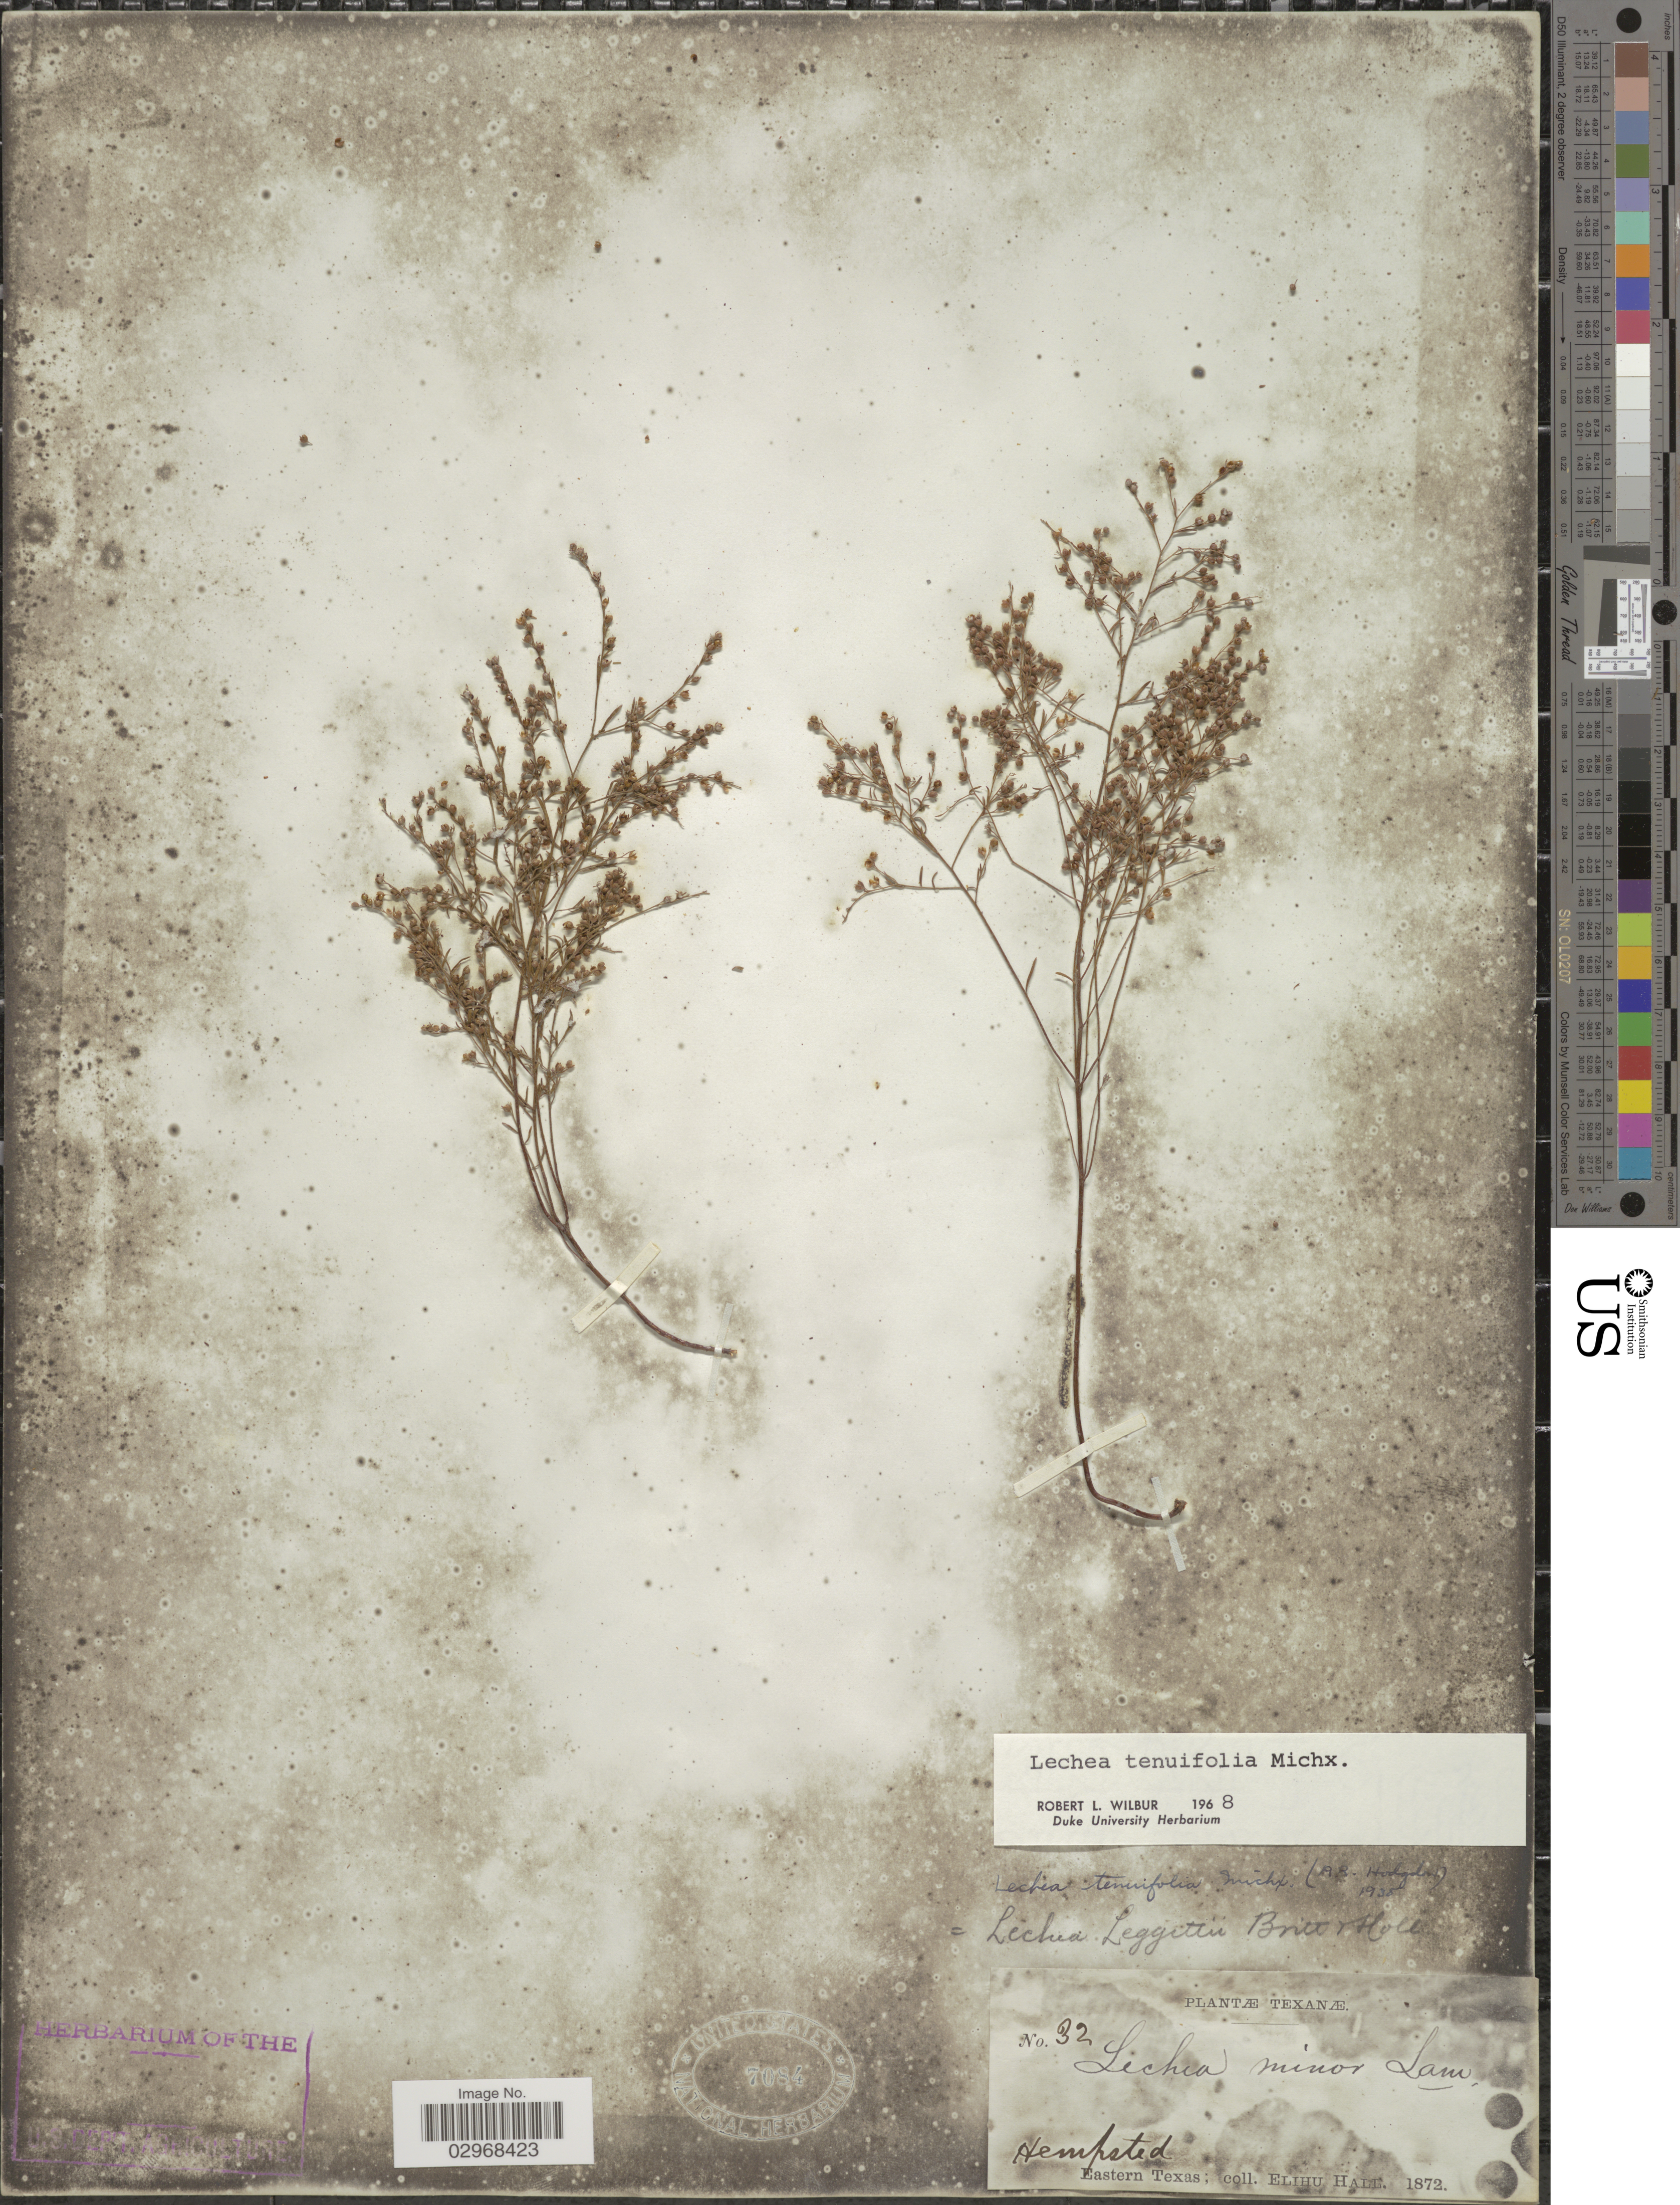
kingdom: Plantae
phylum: Tracheophyta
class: Magnoliopsida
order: Malvales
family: Cistaceae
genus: Lechea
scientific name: Lechea tenuifolia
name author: Michx.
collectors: E. Hall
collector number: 32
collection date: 1872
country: United States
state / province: Texas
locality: Hempsted, Eastern Texas.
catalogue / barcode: US 7084